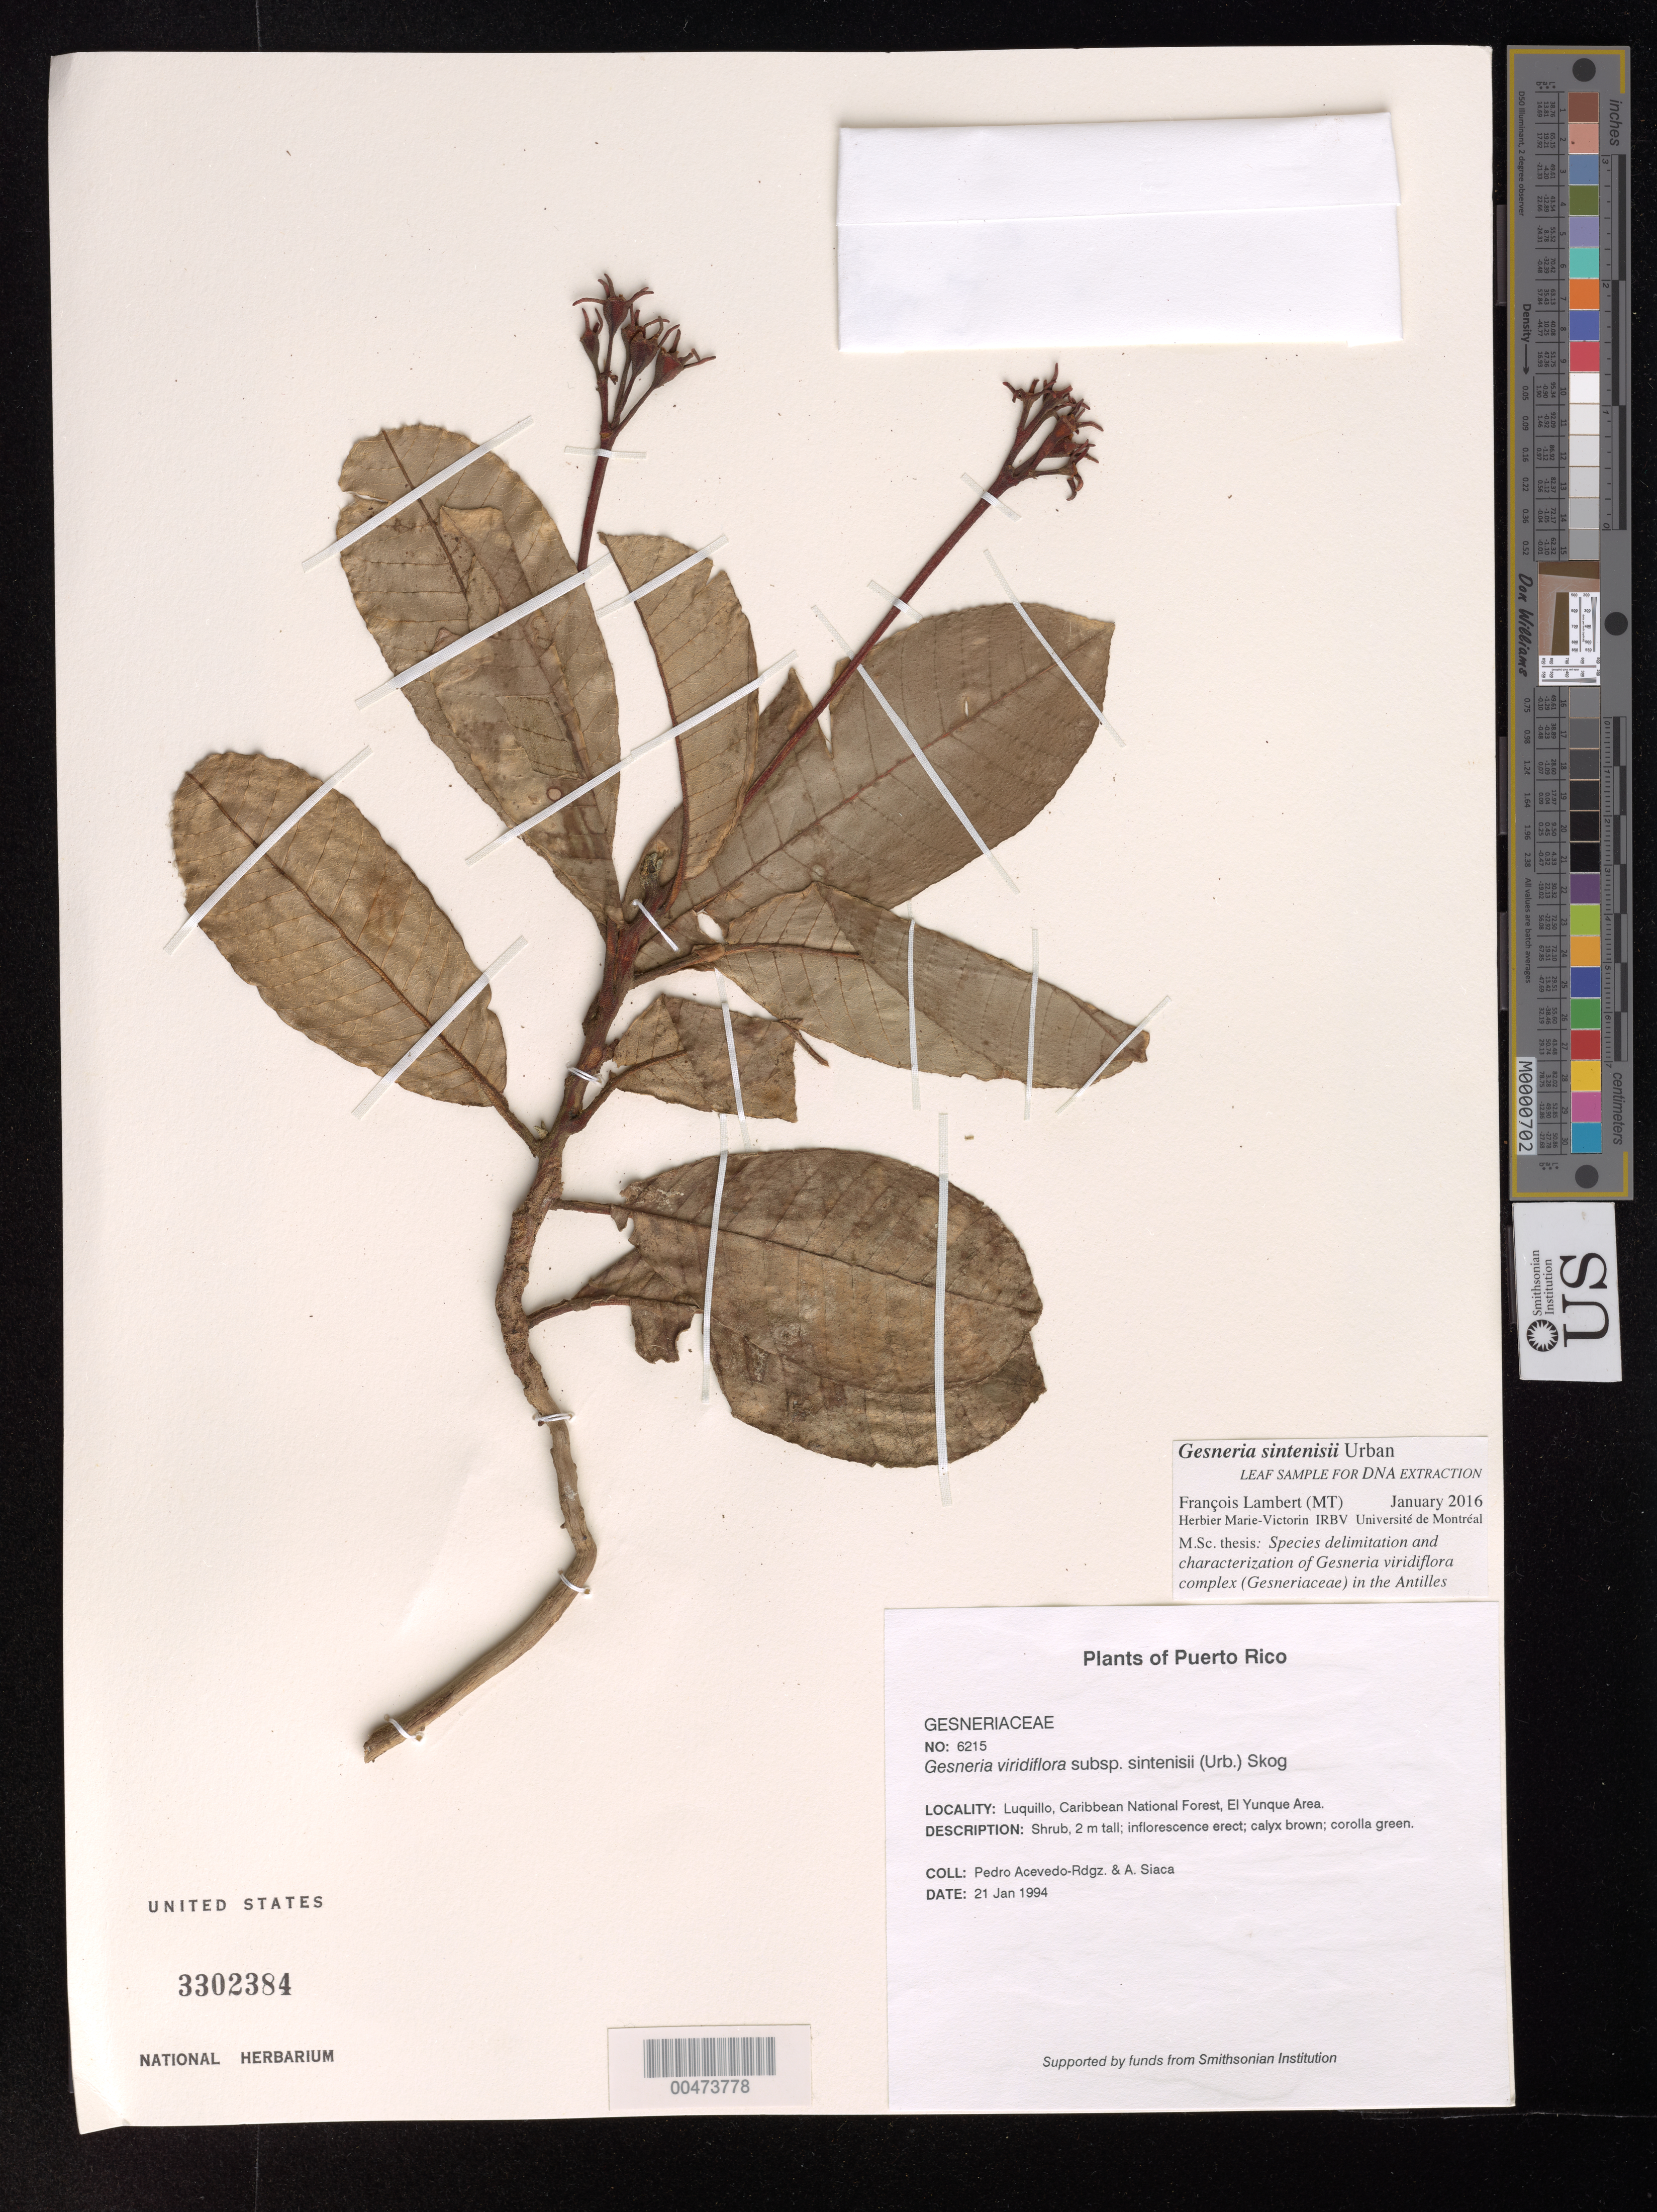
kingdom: Plantae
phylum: Tracheophyta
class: Magnoliopsida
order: Lamiales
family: Gesneriaceae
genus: Gesneria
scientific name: Gesneria viridiflora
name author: (Decne.) Kuntze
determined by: Lambert, Francois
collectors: P. Acevedo-Rodr. & A. Siaca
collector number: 6215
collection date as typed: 21 Jan 1994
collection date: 1994-01-21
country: Puerto Rico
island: Puerto Rico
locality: Luquillo, Caribbean National Forest, El Yunque area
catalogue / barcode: US 3302384